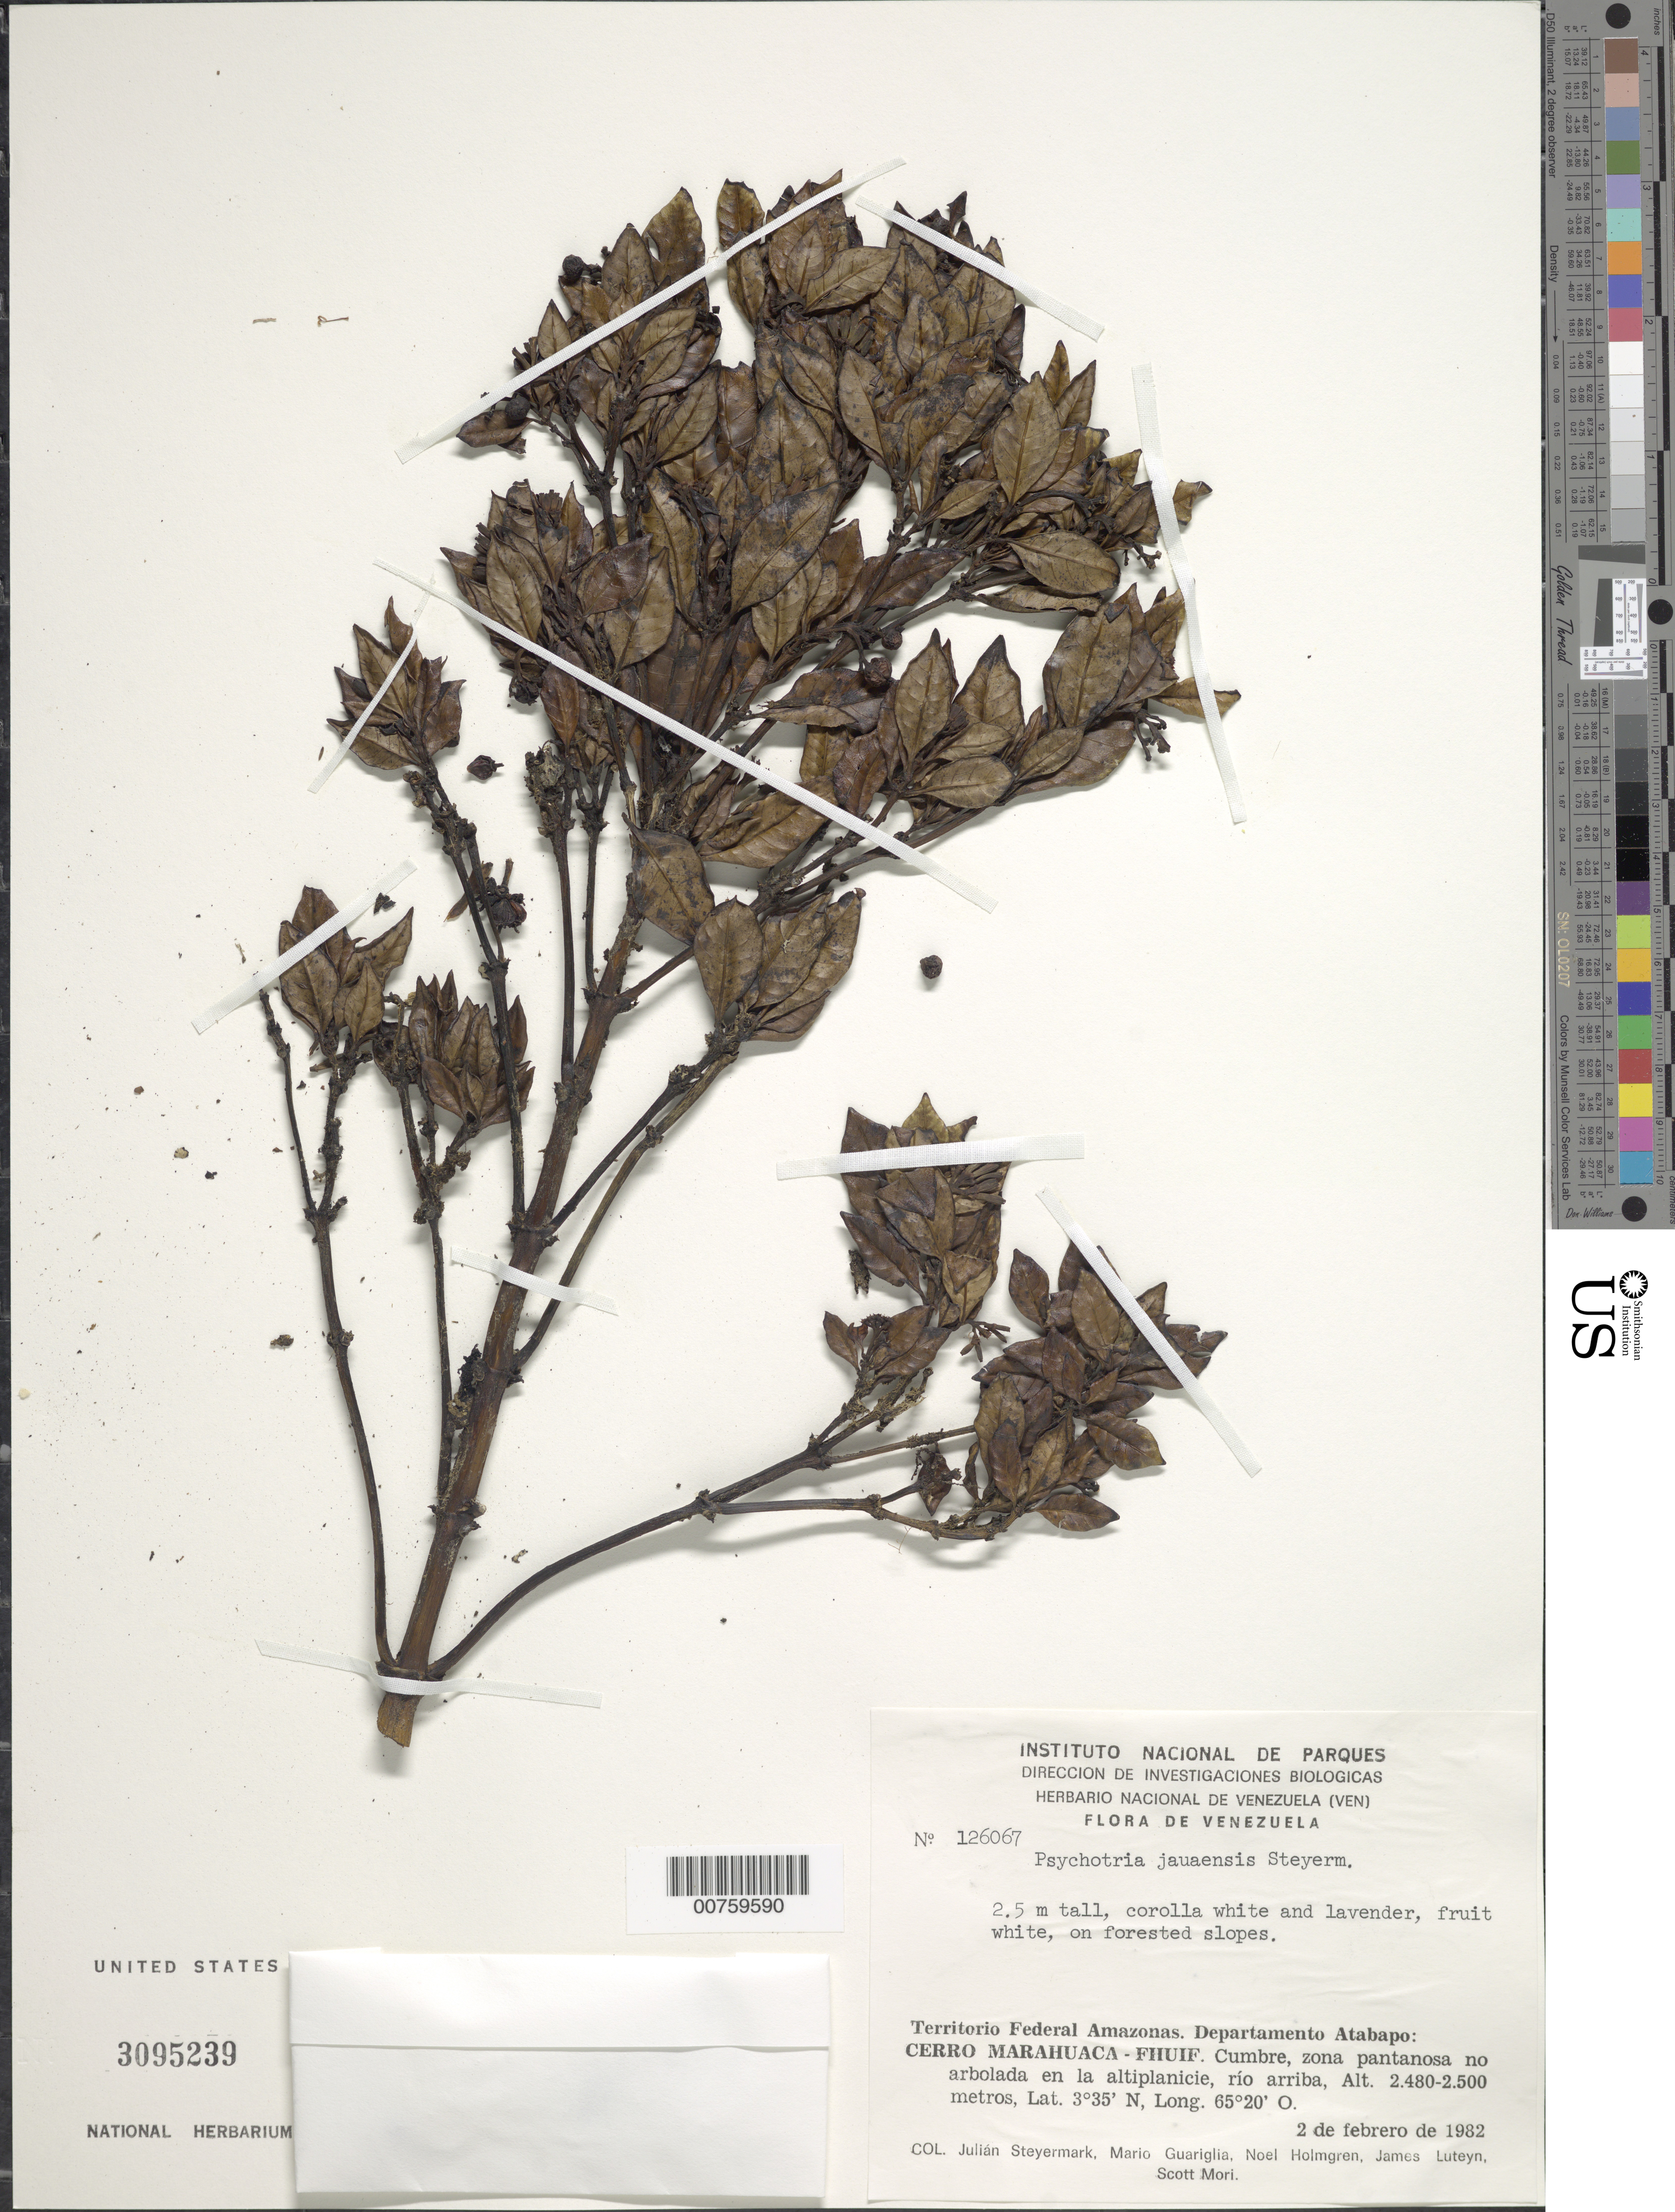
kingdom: Plantae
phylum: Tracheophyta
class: Magnoliopsida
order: Gentianales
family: Rubiaceae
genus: Psychotria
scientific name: Psychotria jauaensis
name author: Steyerm.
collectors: J. Steyermark, M. Guariglia P., N. H. Holmgren, J. L. Luteyn & S. Mori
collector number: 126067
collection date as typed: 1-Feb-82 to 2-Feb-82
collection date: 1982-02-01/1982-02-02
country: Venezuela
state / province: Amazonas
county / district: Atabapo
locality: Cerro Marahuaca - FHUIF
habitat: Zona pantanosa no arbolada en la altiplanicie, río arriba; on forested slopes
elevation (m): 2480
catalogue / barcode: US 3095239